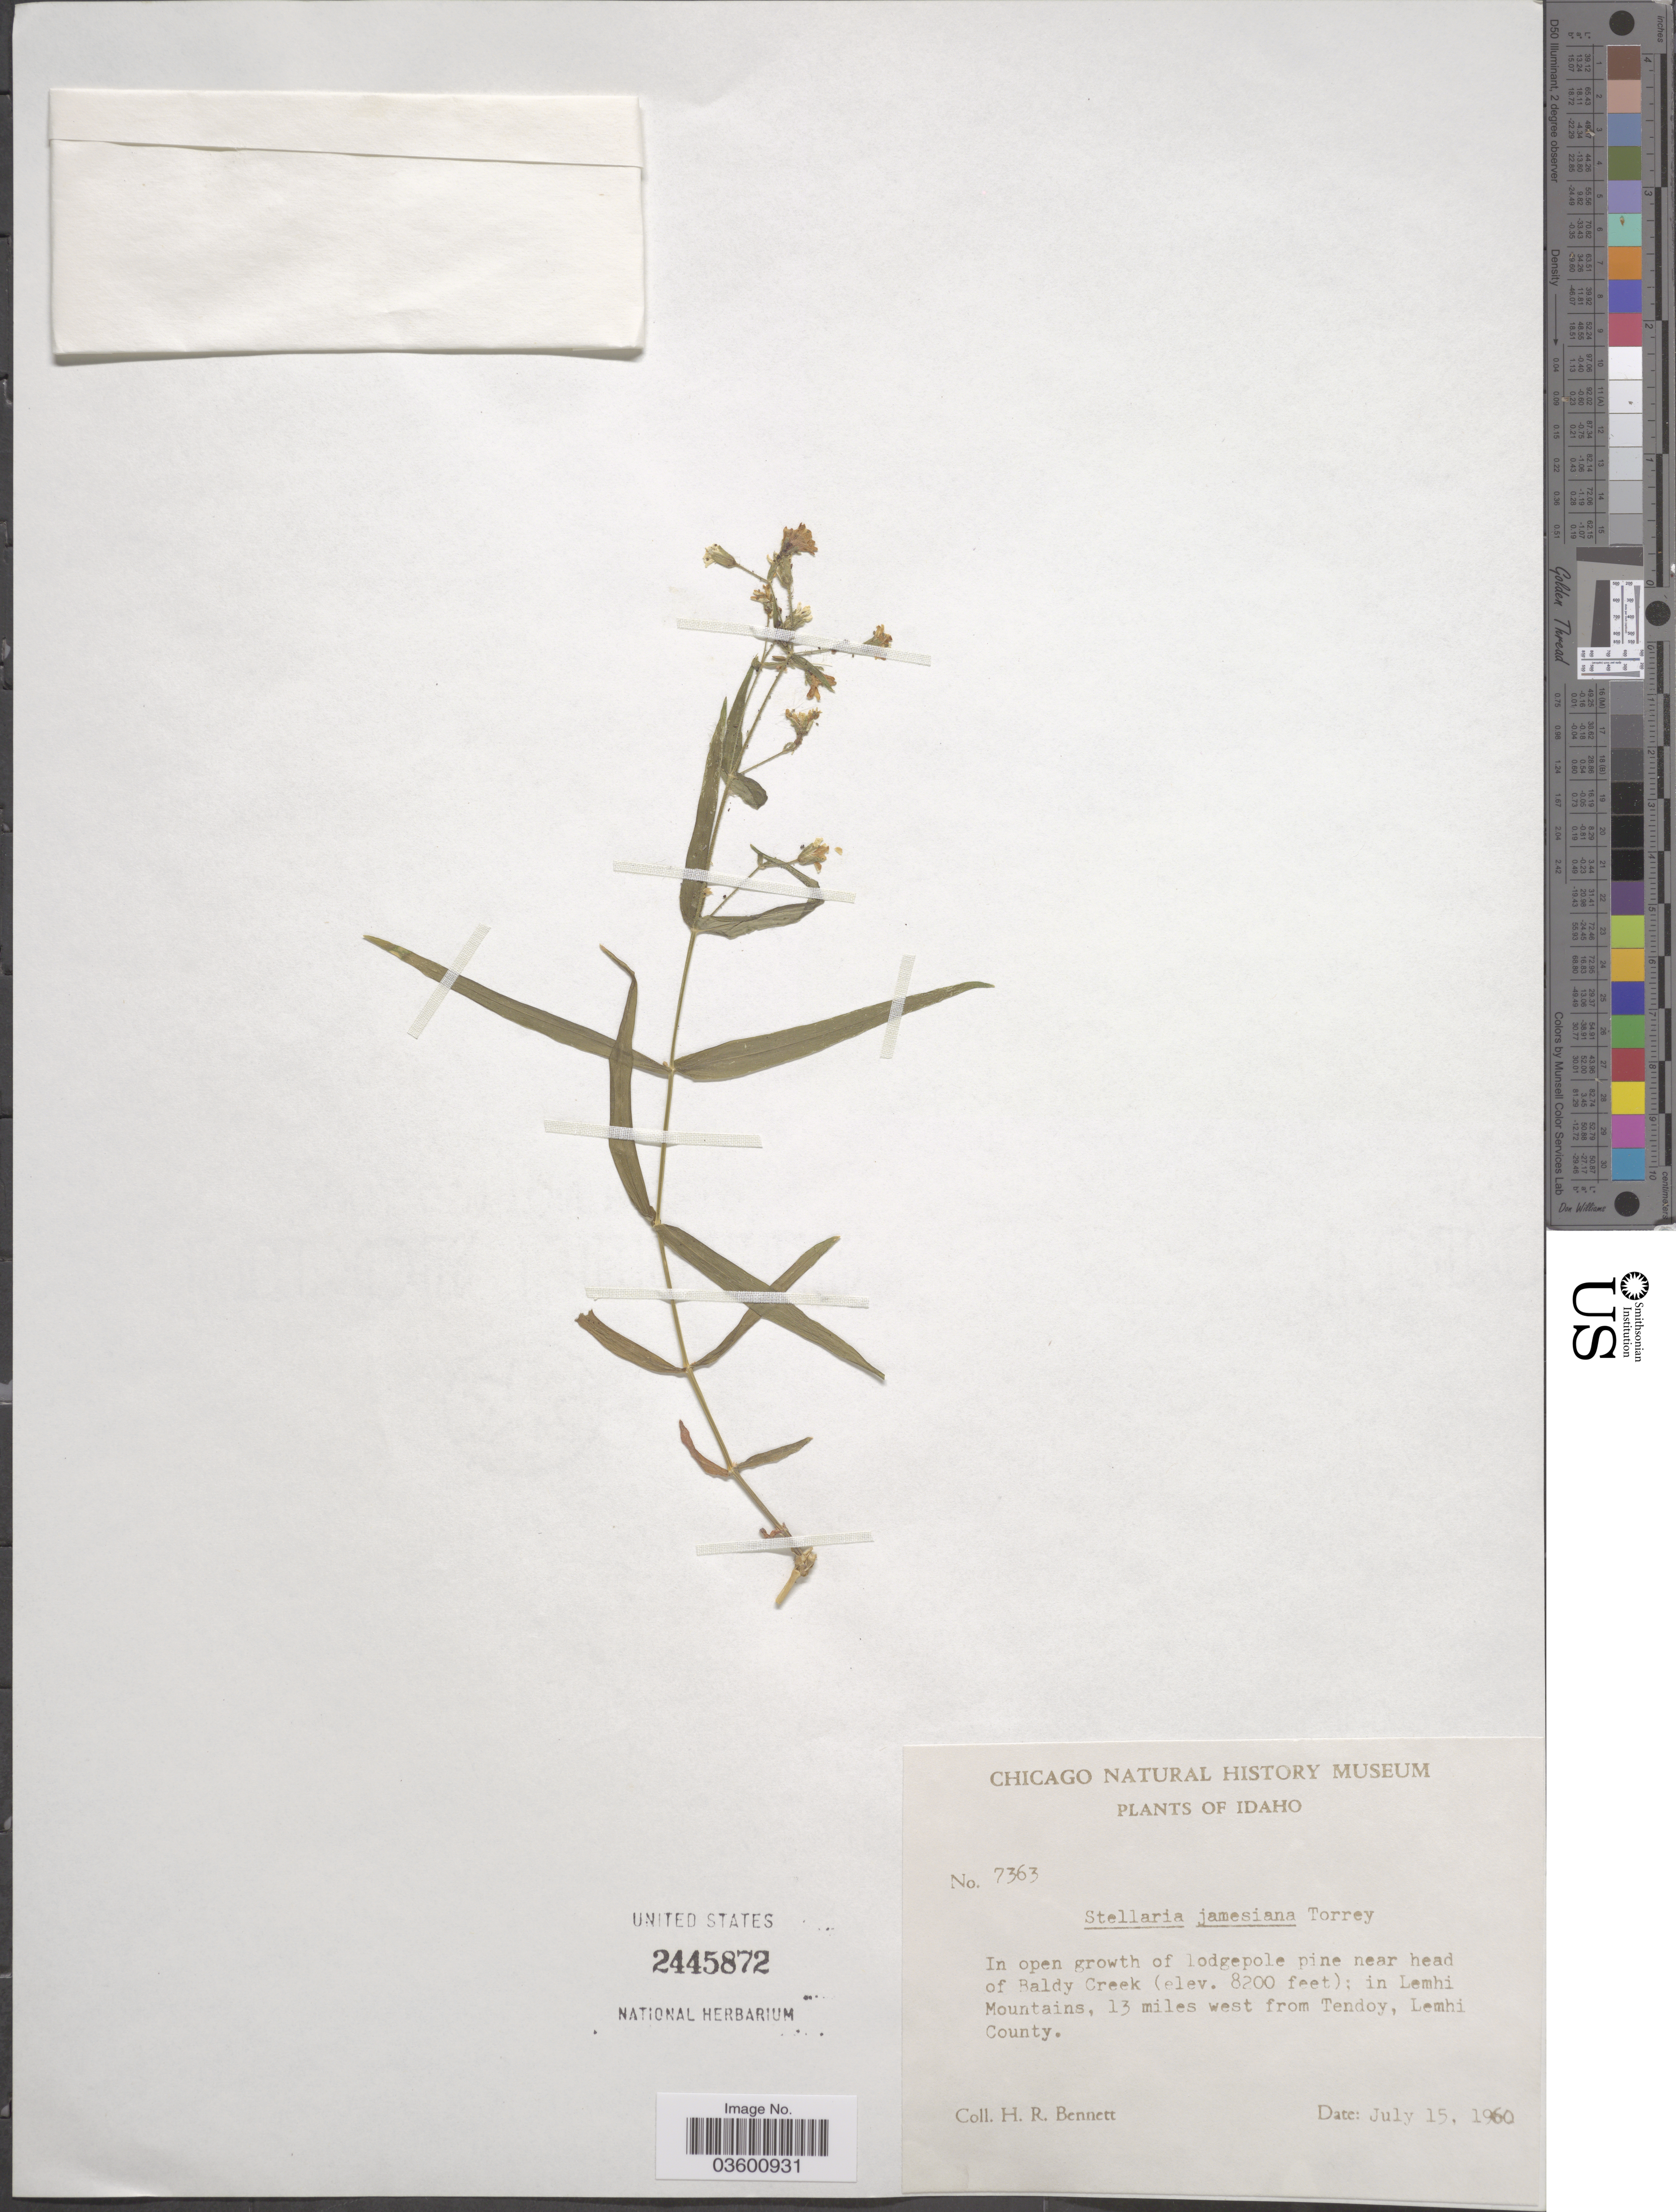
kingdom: Plantae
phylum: Tracheophyta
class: Magnoliopsida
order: Caryophyllales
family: Caryophyllaceae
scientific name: Torreyostellaria jamesiana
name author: (Torr.) Gang Yao et al.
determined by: Strong, M. T., (US), Smithsonian Institution - National Museum of Natural History (UNITED STATES)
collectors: H. R. Bennett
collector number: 7363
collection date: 1960-07-15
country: United States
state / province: Idaho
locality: In open growth of lodgepole pine near head of Baldy Creek; in Lemhi Mountains, 13 miles west from Tendoy, Lemhi County.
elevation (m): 2499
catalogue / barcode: US 2445872